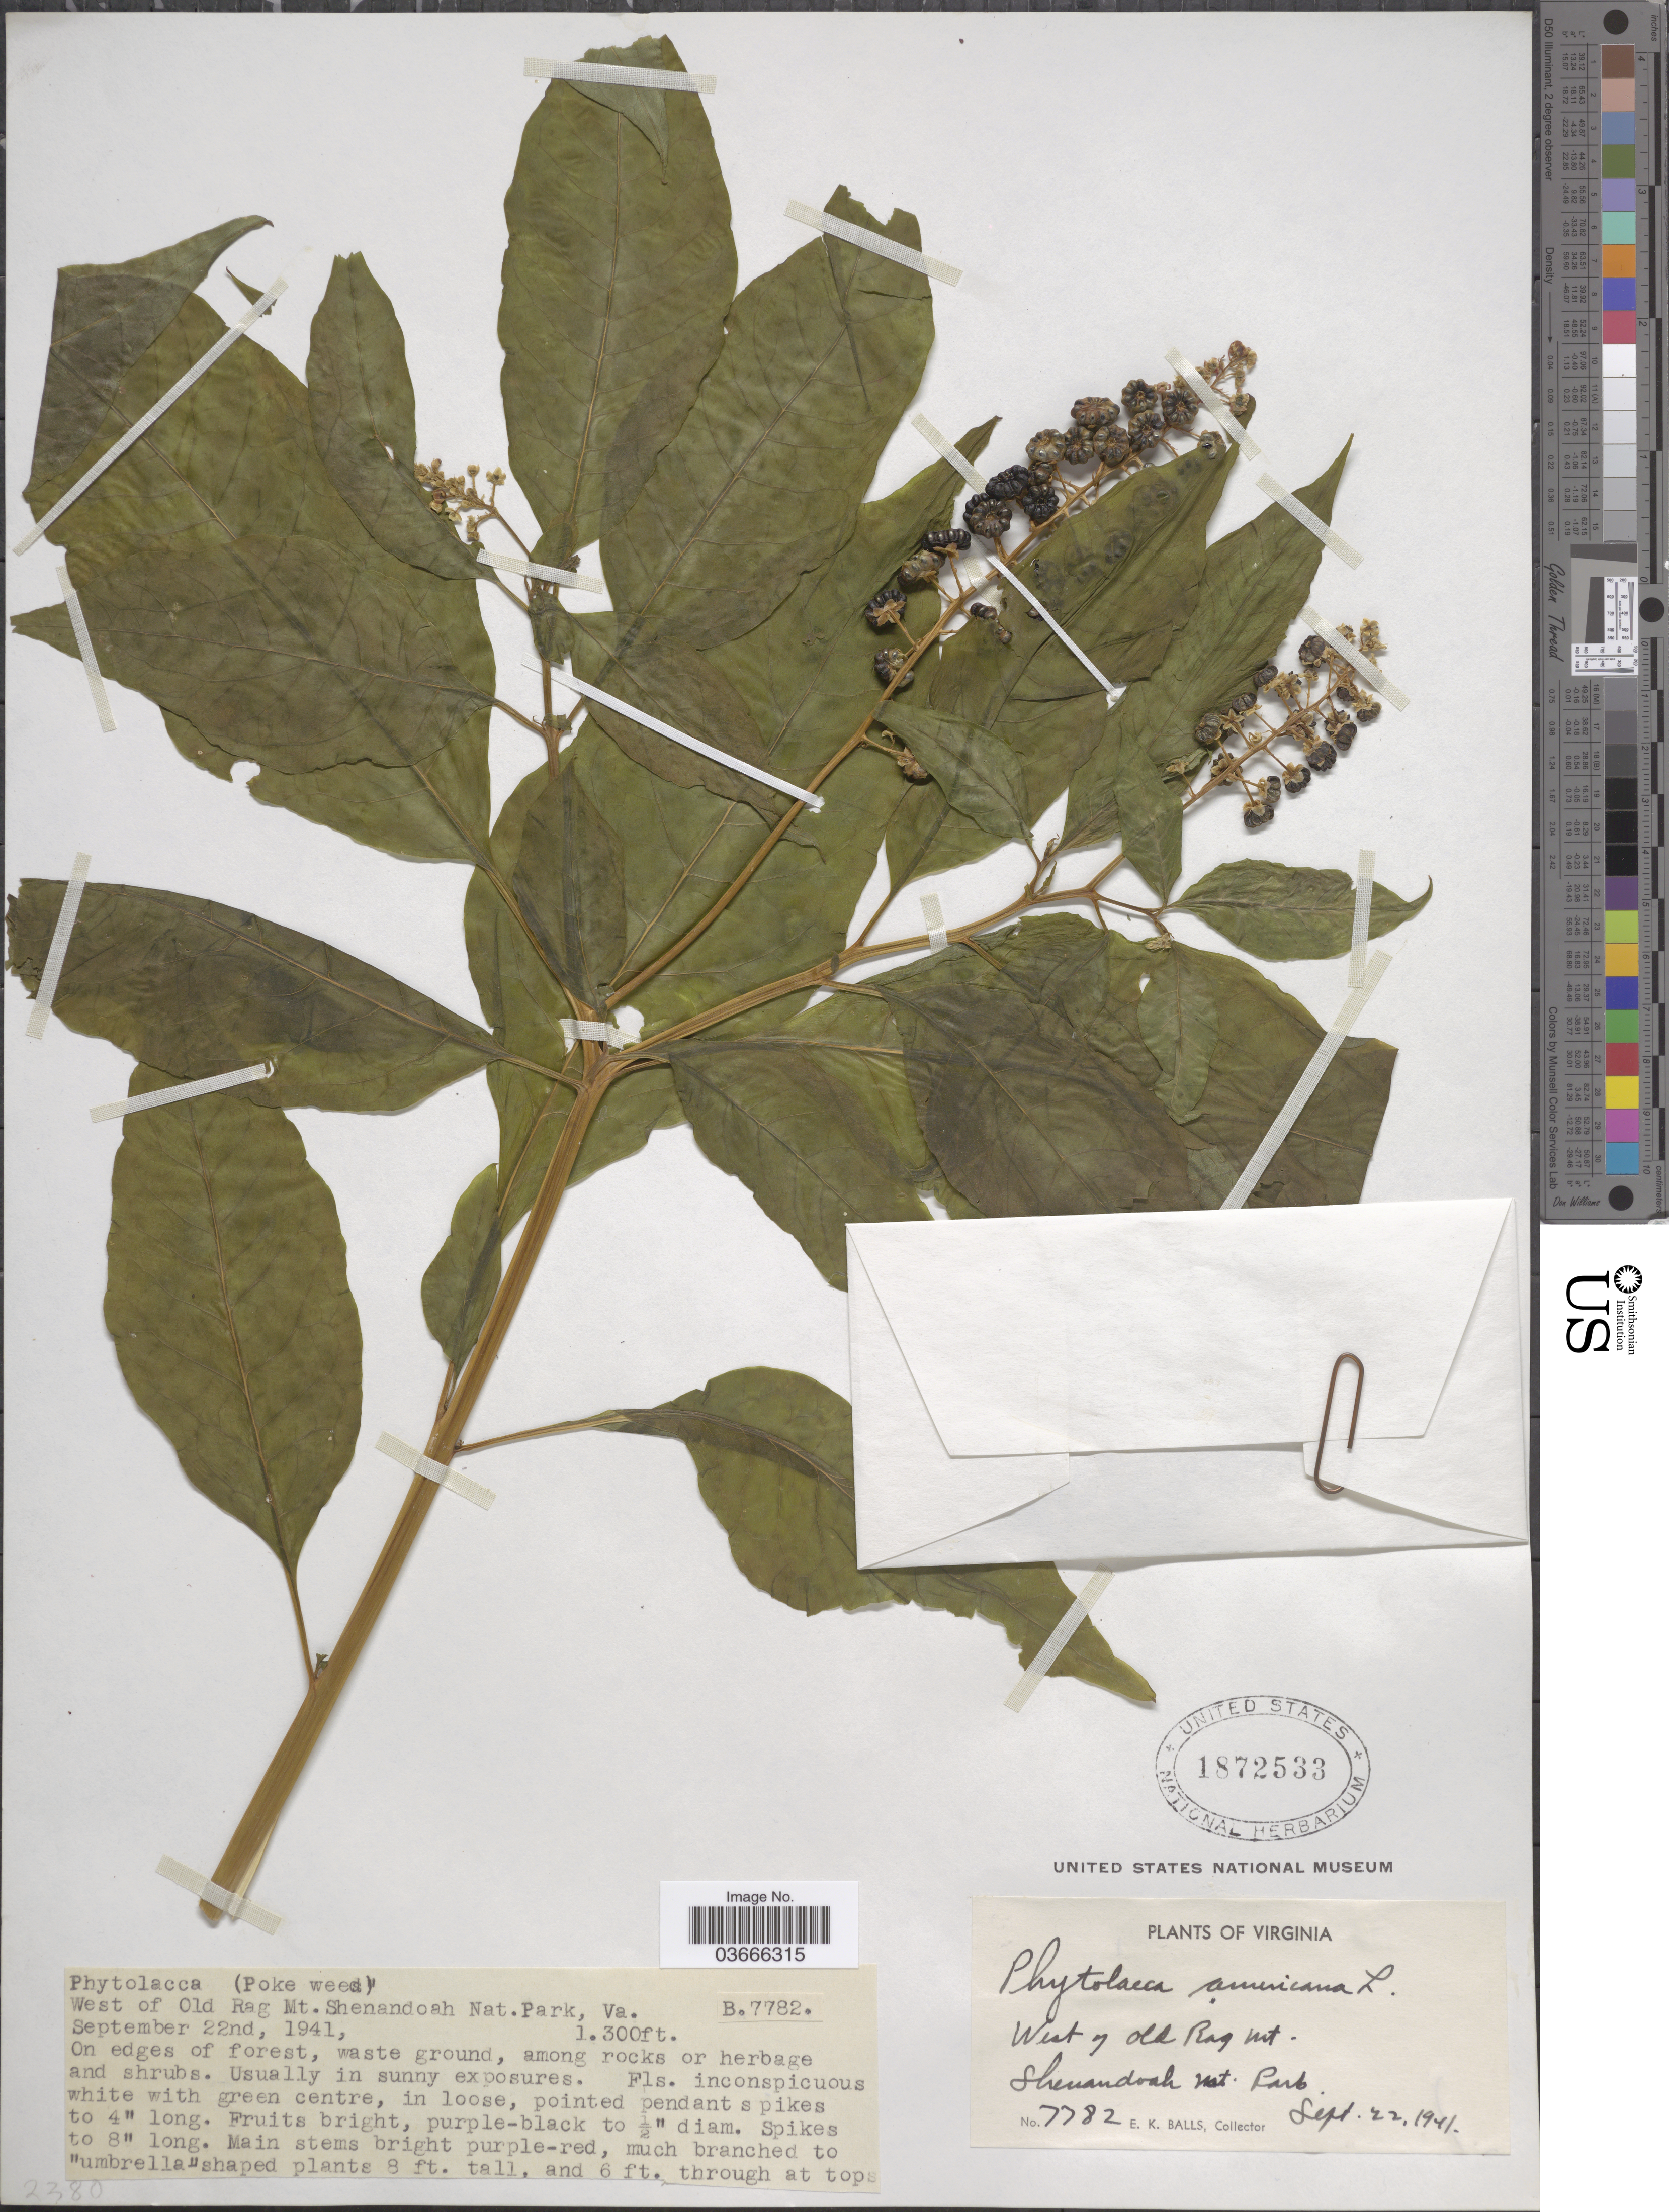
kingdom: Plantae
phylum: Tracheophyta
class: Magnoliopsida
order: Caryophyllales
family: Phytolaccaceae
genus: Phytolacca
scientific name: Phytolacca americana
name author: L.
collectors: E. K. Balls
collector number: B7782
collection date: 1941-09-22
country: United States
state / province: Virginia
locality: West of Old Rag Mt. Shenandoah Nat. Park.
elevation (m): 396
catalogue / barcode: US 1872533